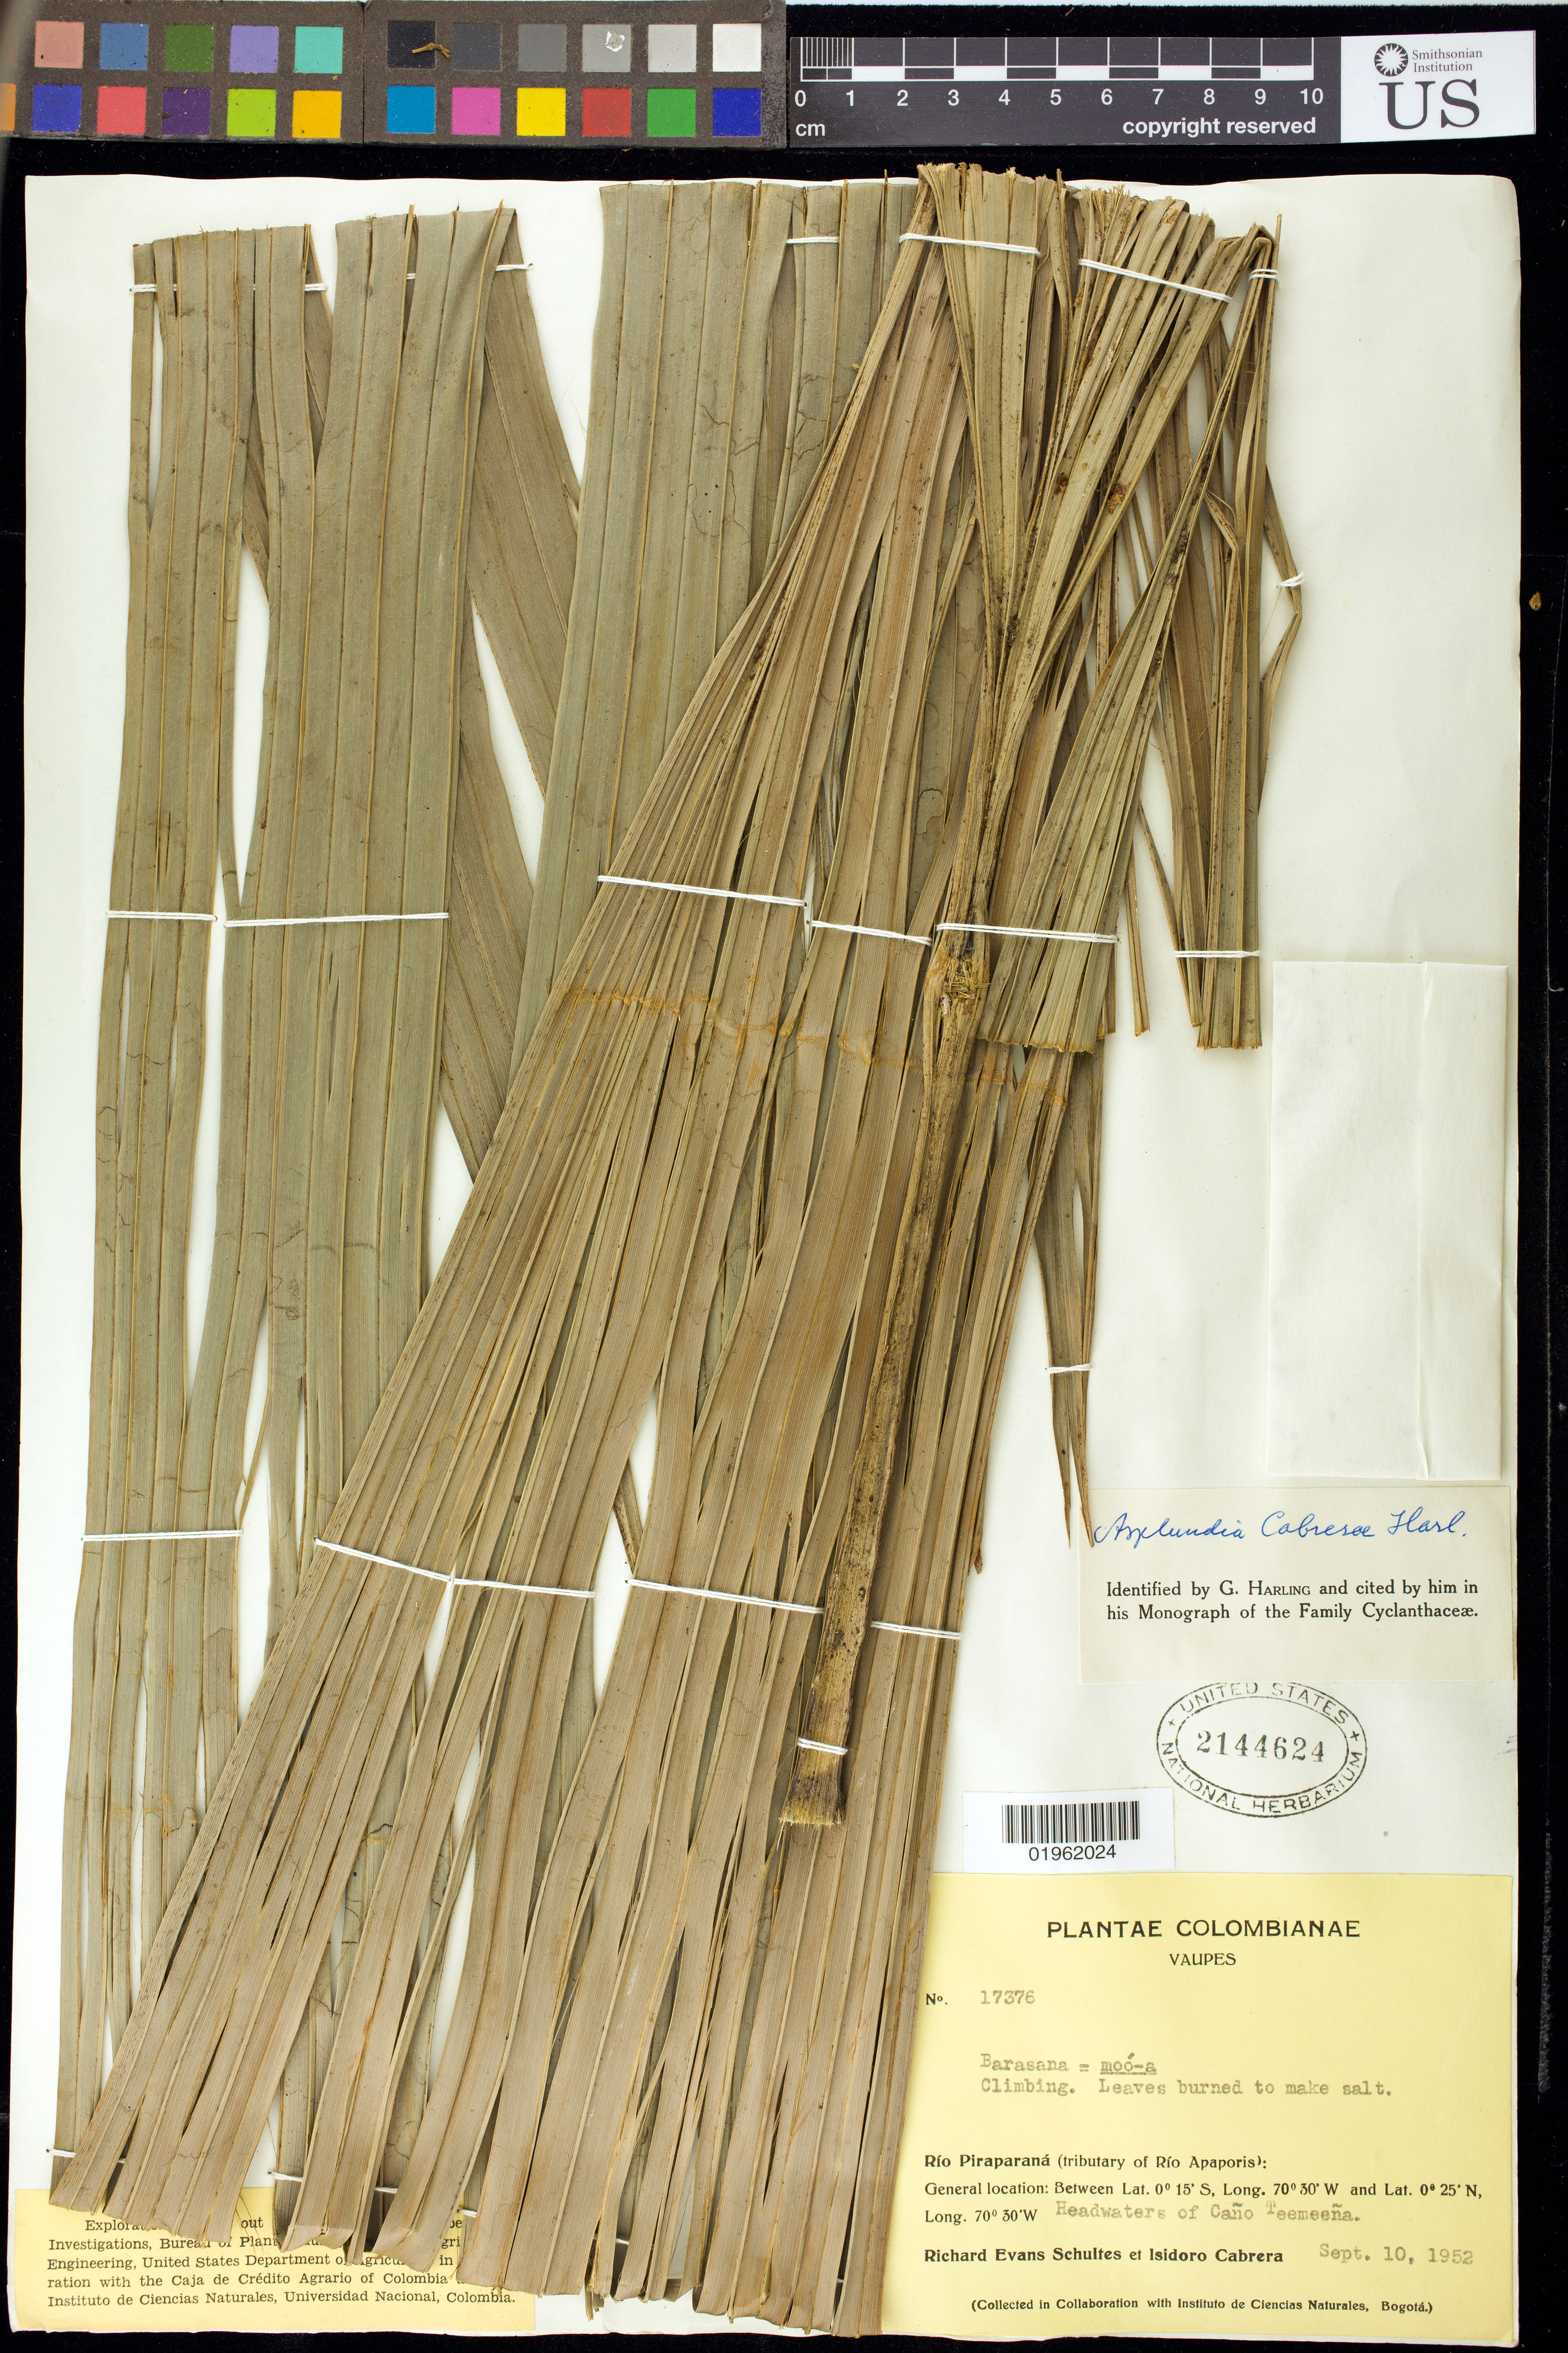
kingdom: Plantae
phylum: Tracheophyta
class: Liliopsida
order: Pandanales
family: Cyclanthaceae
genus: Asplundia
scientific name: Asplundia cabrerae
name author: Harling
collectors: R. E. Schultes & I. Cabrera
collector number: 17376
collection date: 1952-09-10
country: Colombia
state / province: Vaupés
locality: Rio Piraparana (tributary of Rio Apaporis), headwaters of Cano Teemeena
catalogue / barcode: US 2144624